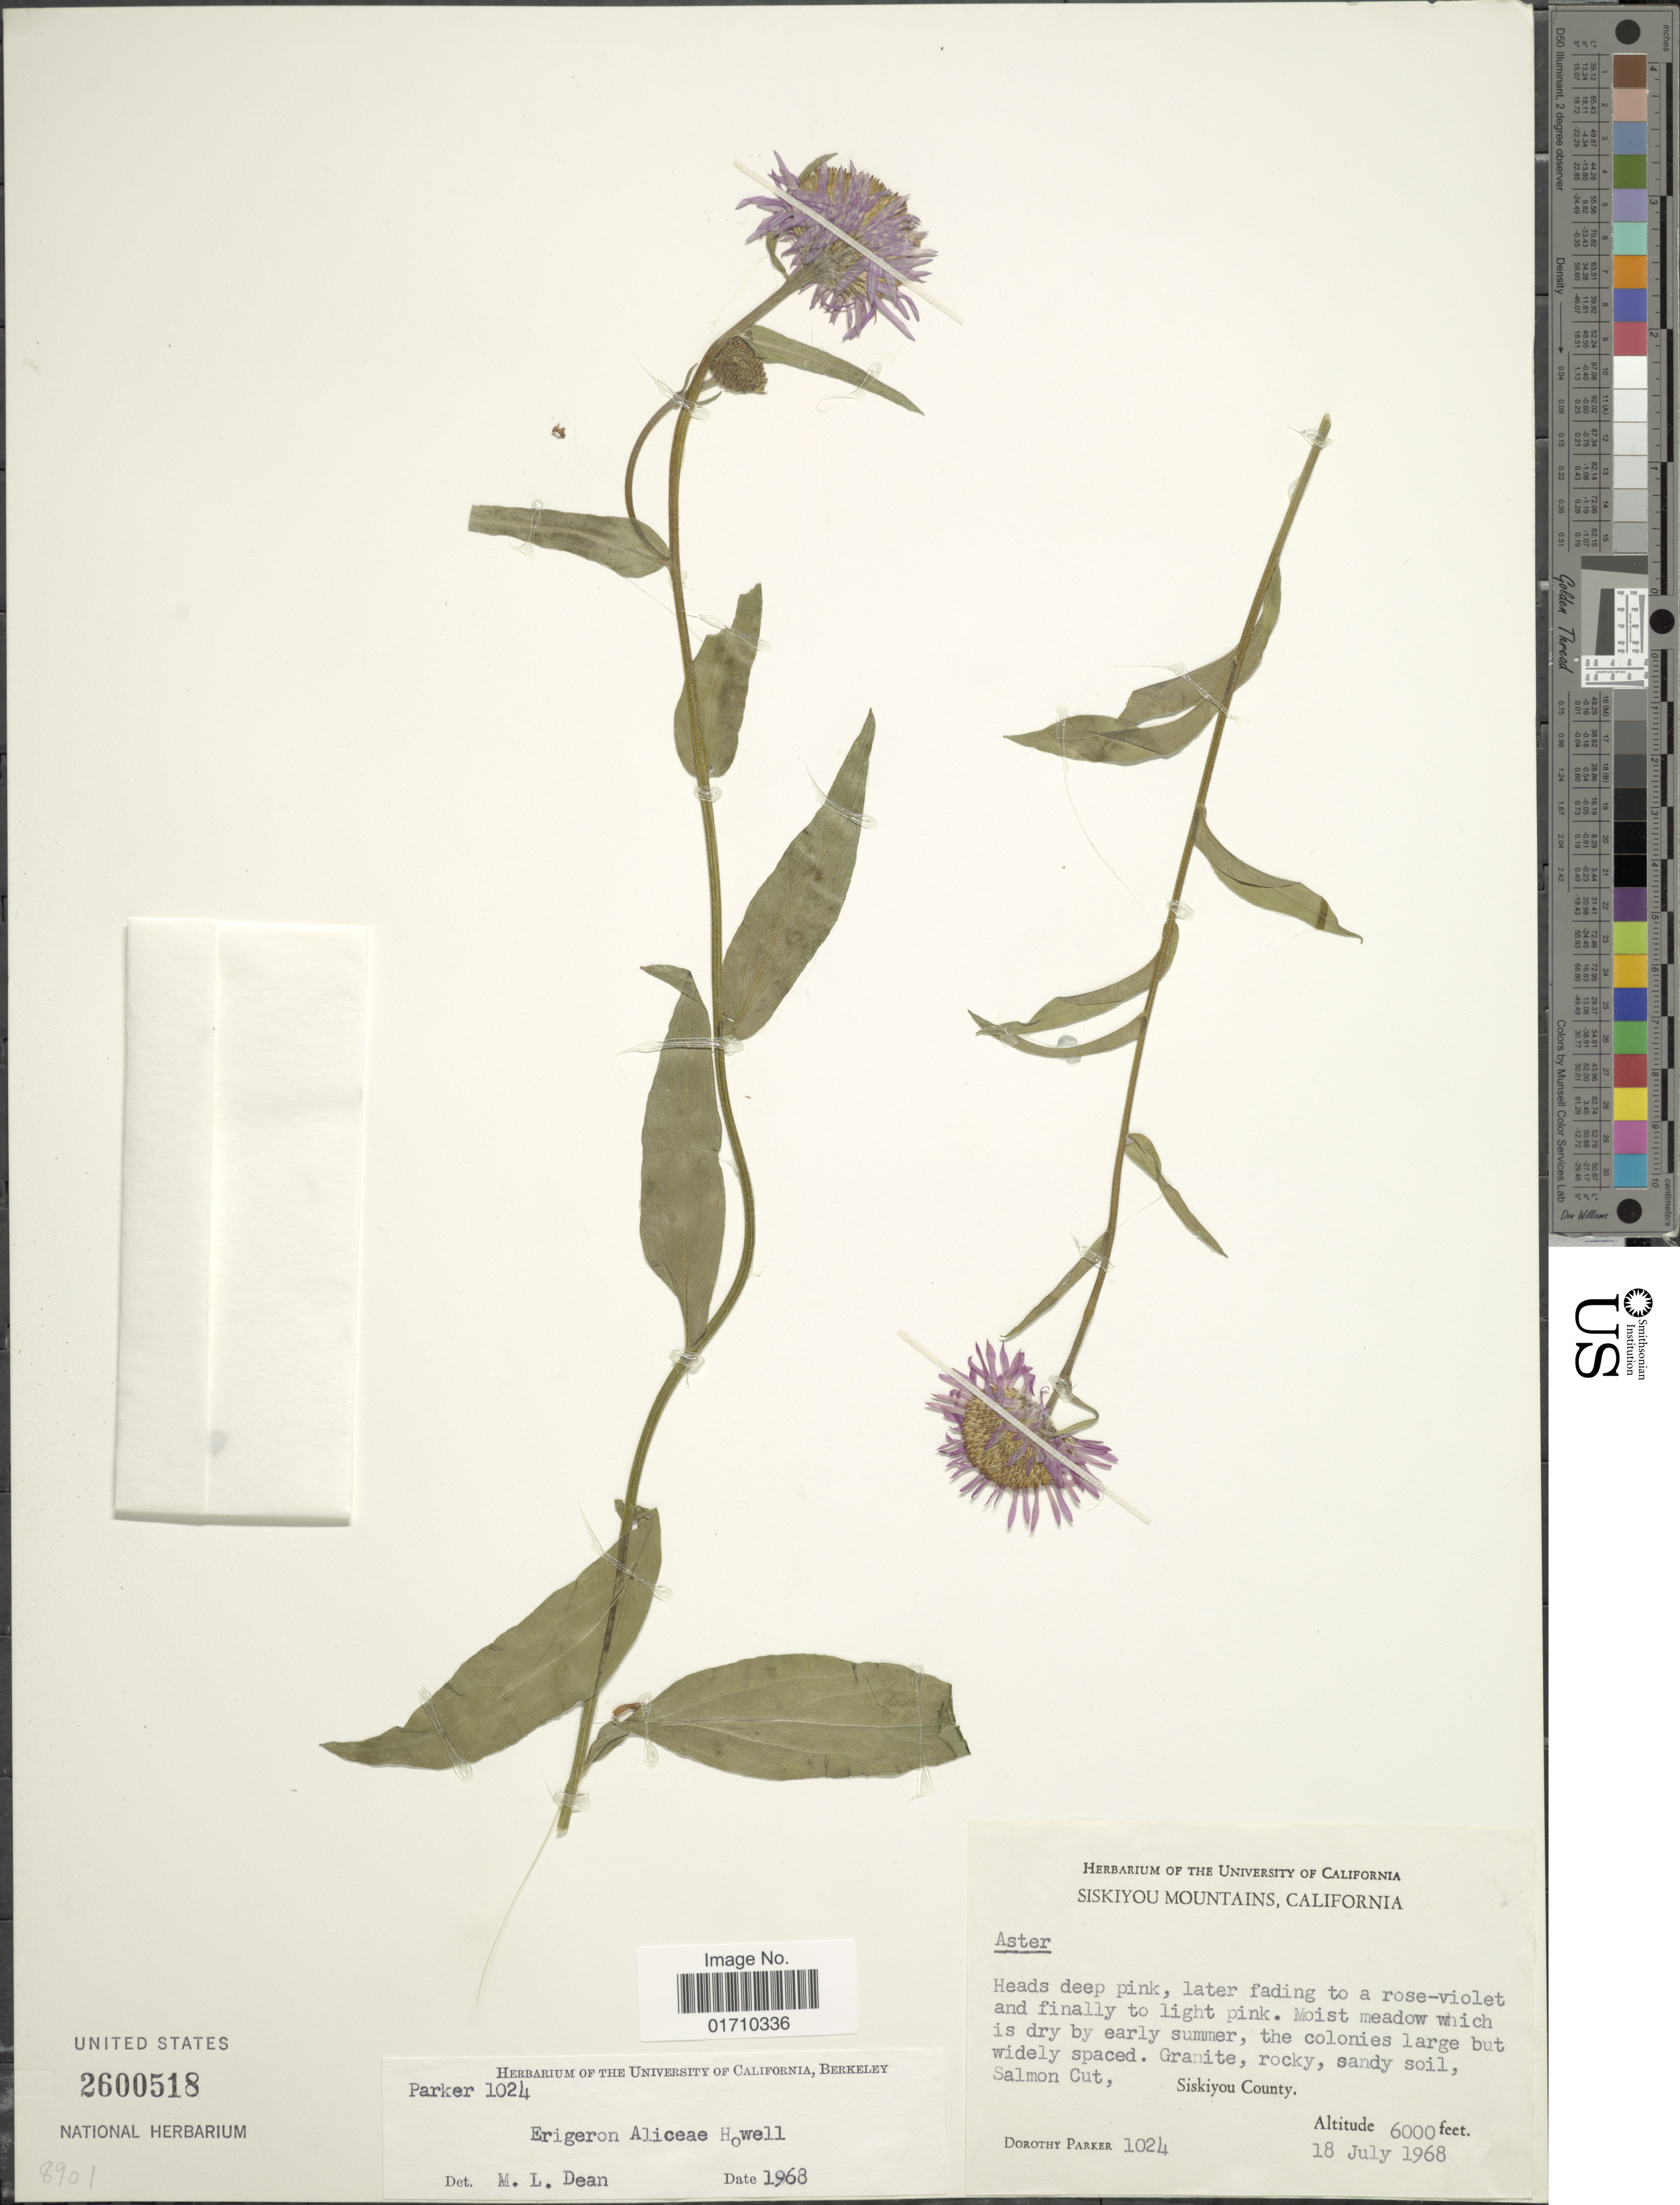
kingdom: Plantae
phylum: Tracheophyta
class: Magnoliopsida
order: Asterales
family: Asteraceae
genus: Erigeron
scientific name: Erigeron aliceae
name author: Howell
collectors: D. Parker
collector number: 1024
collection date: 1968-07-18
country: United States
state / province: California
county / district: Siskiyou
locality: Siskiyou Mountains, Moist meadow which is dry by early summer, the colonies large but widely spaced. Granite, rocky, sandy soil, Salmon Cut, Siskiyou County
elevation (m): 1829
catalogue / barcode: US 2600518